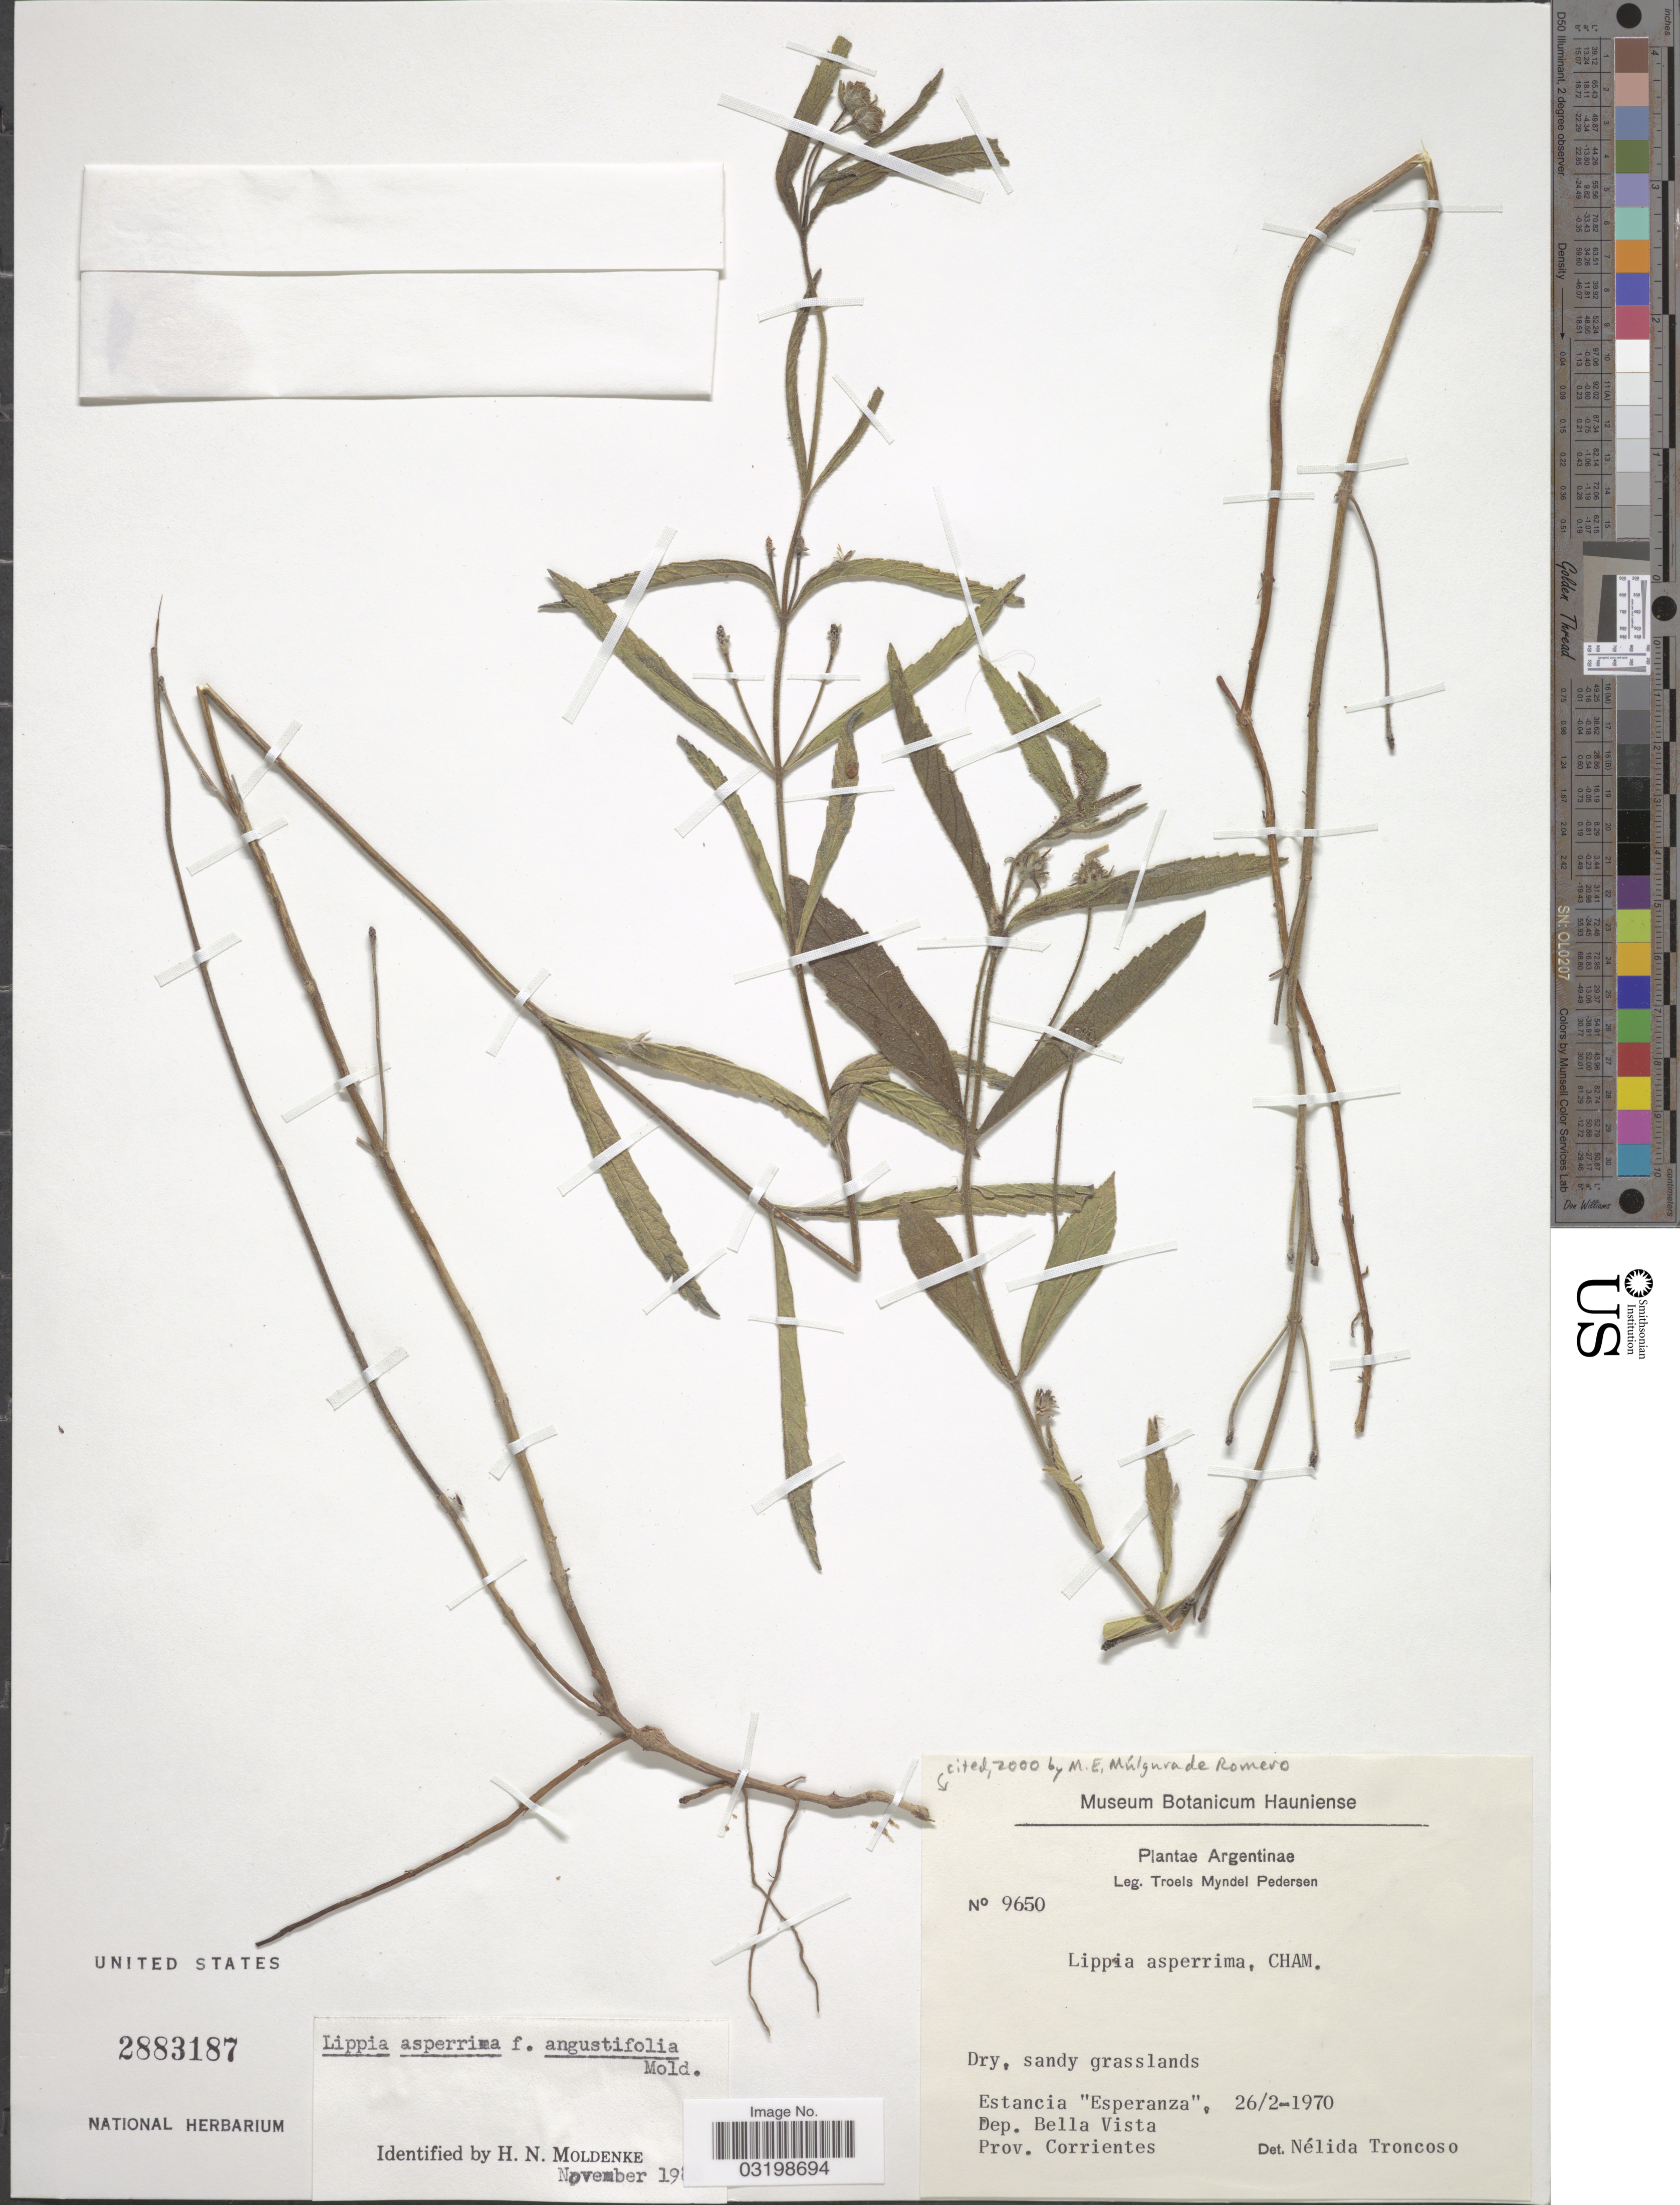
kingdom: Plantae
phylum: Tracheophyta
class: Magnoliopsida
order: Lamiales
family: Verbenaceae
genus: Lippia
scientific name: Lippia morongii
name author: Kuntze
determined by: Mirra, Fabiana, (SI), Instituto de Botanica Darwinion (ARGENTINA)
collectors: T. Pederson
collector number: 9650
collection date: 1970-02-26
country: Argentina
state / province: Corrientes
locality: Estancia "Esperanza", Dep. Bella Vista.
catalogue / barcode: US 2883187